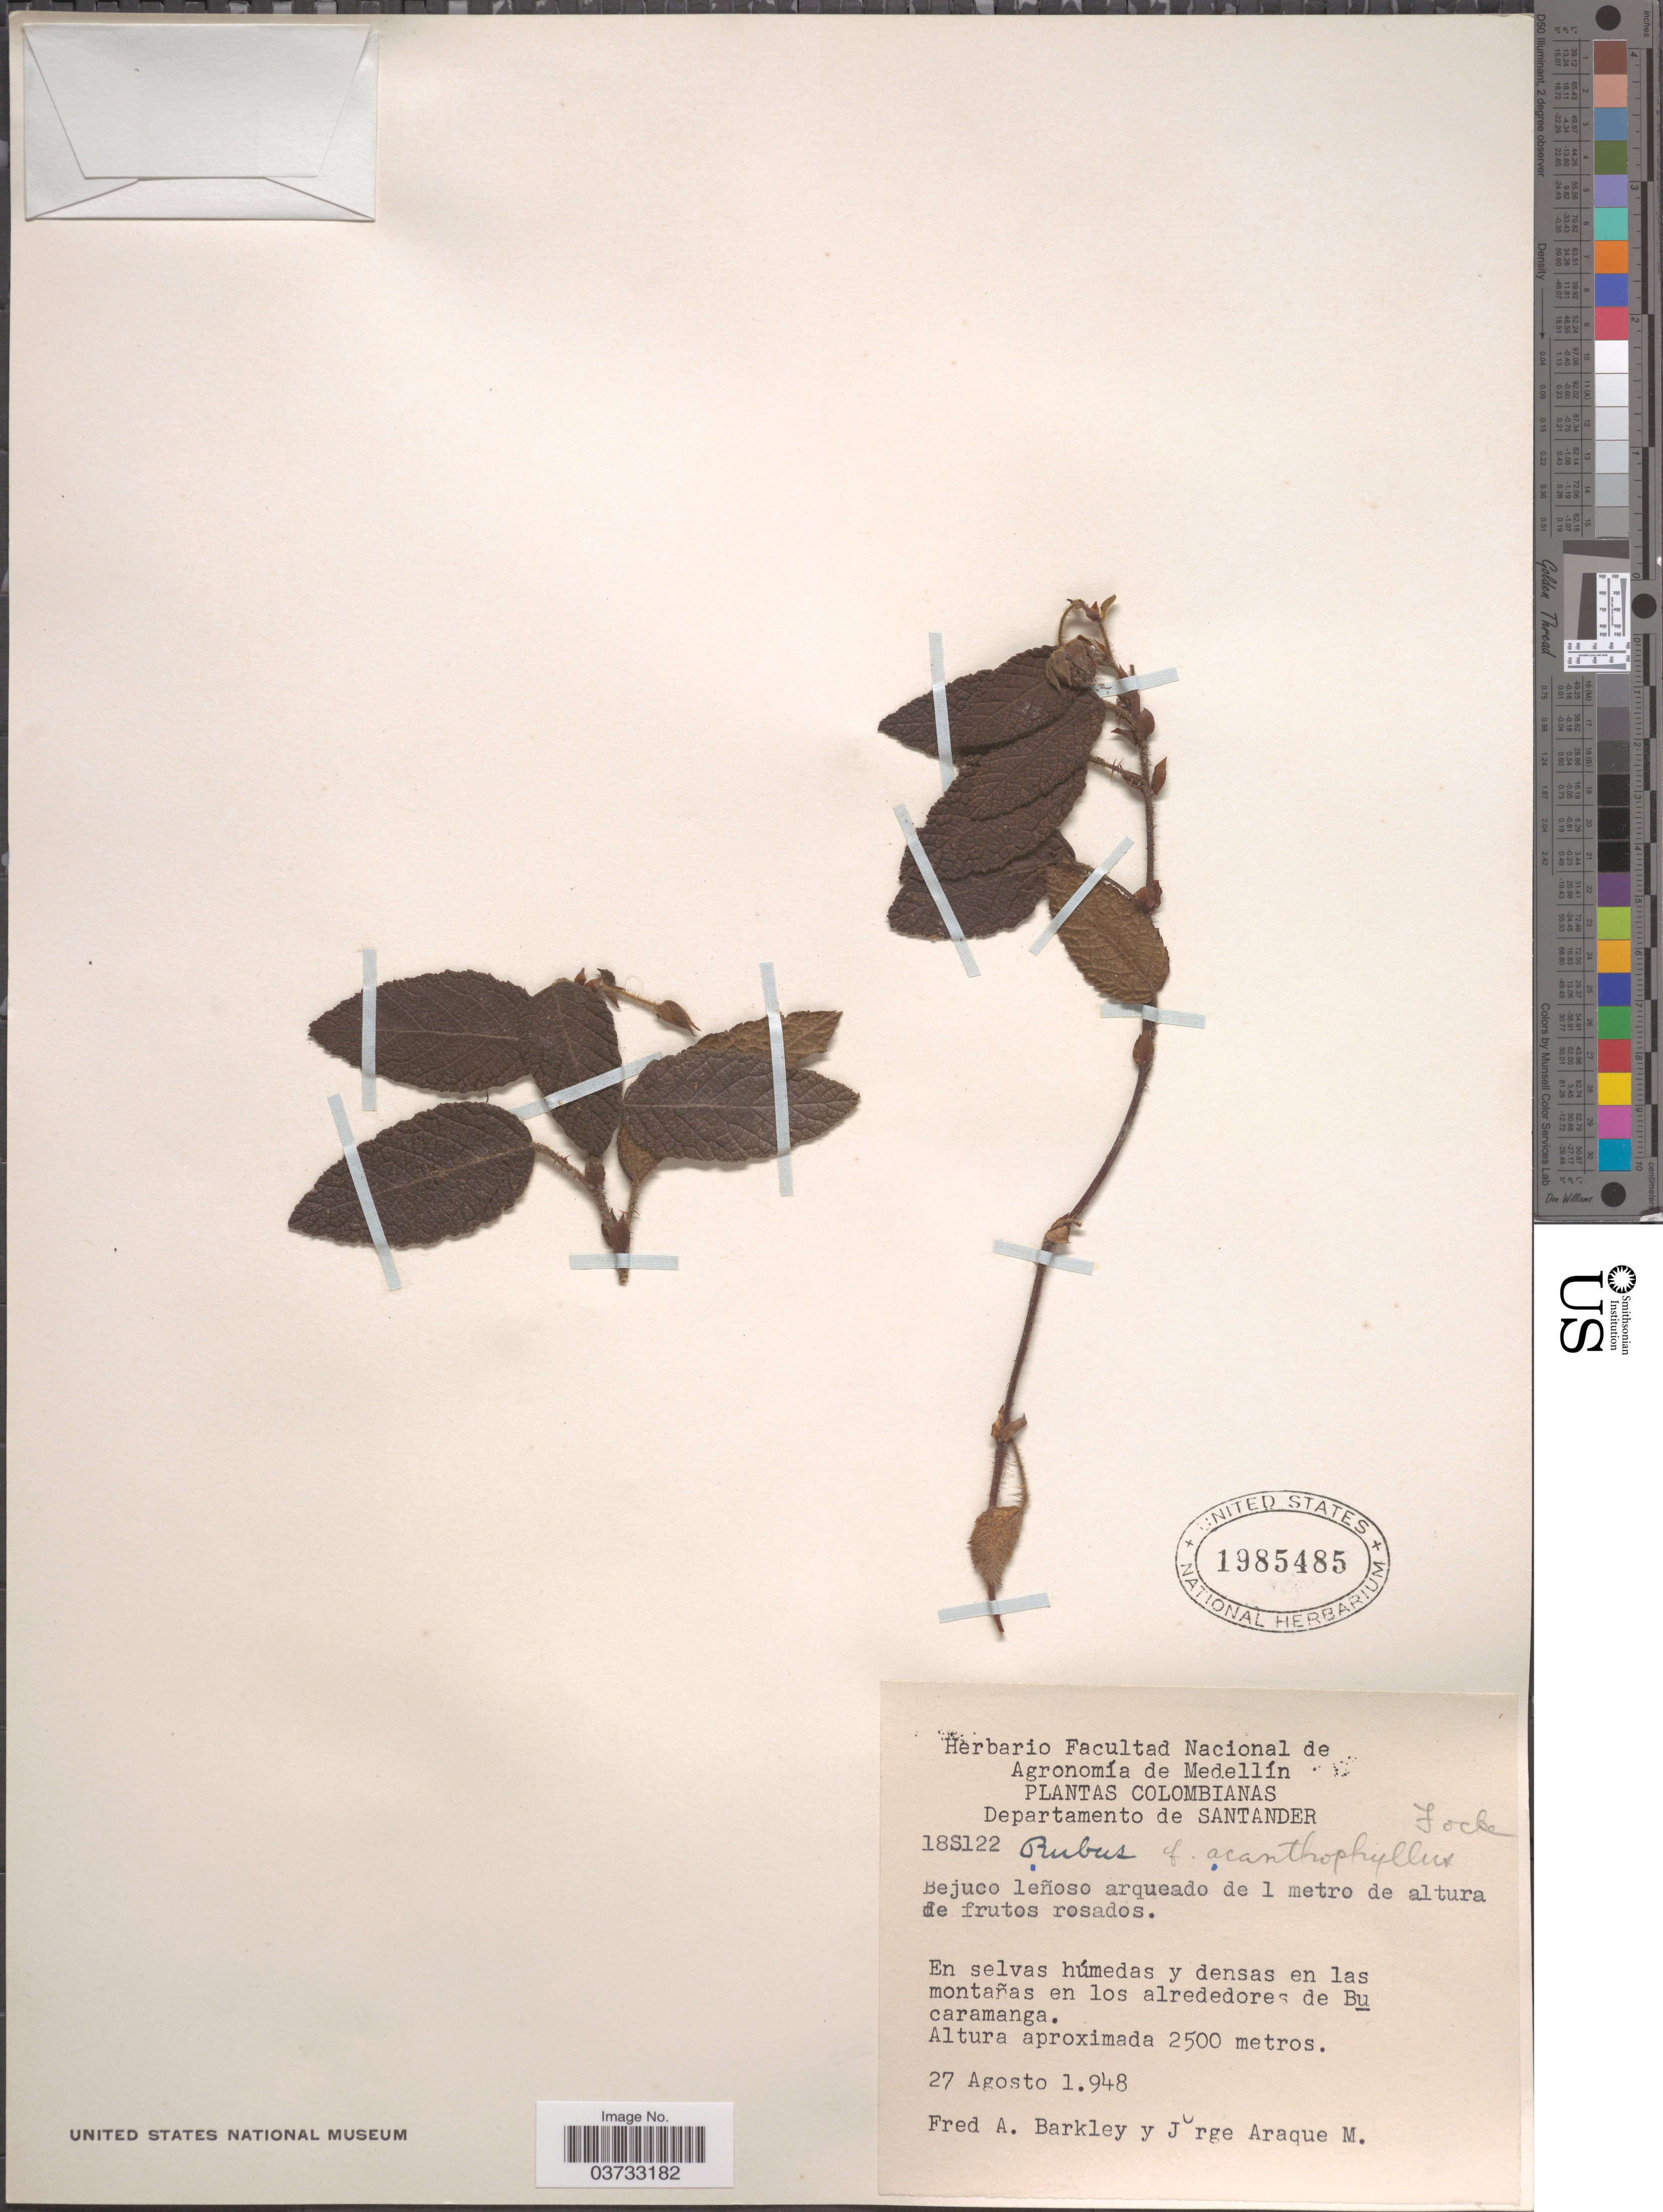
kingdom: Plantae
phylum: Tracheophyta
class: Magnoliopsida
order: Rosales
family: Rosaceae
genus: Rubus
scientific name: Rubus acanthophyllos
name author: Focke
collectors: F. A. Barkley & J. Araque Molina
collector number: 18S122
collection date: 1948-08-27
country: Colombia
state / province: Santander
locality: Departamento de Santander.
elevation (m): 2500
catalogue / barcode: US 1985485